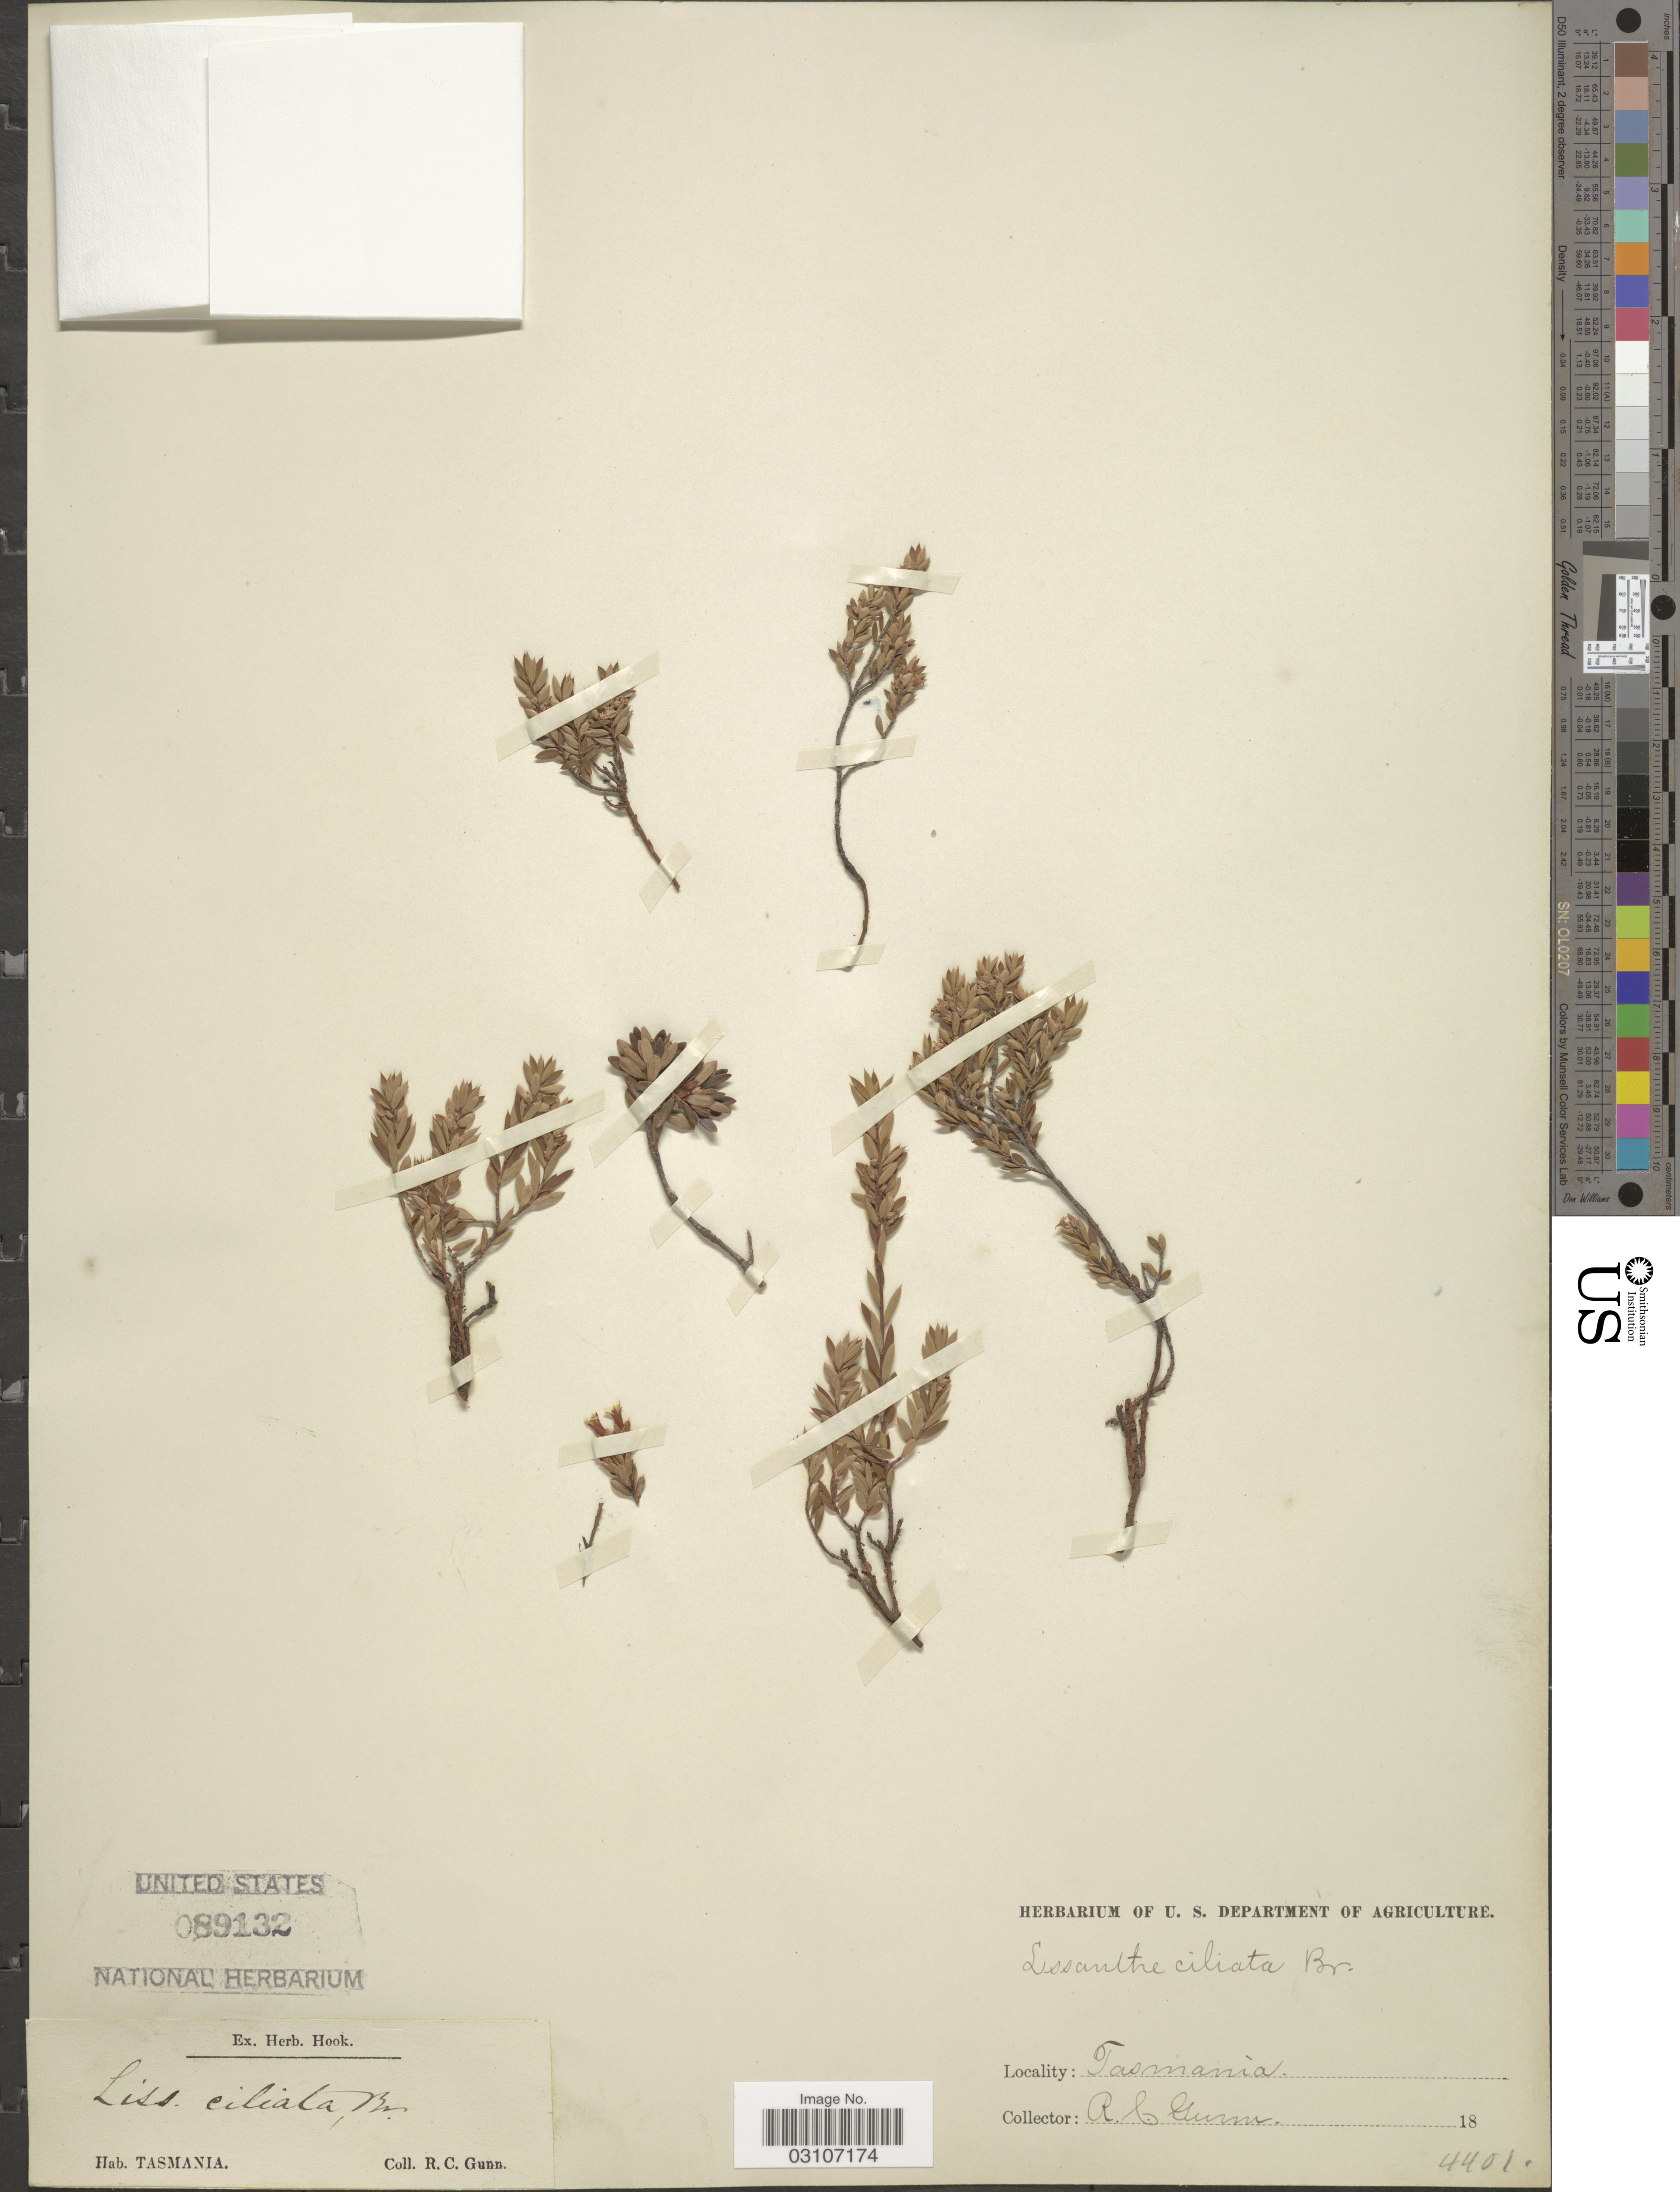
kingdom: Plantae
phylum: Tracheophyta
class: Magnoliopsida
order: Ericales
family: Ericaceae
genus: Lissanthe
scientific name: Lissanthe ciliata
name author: R. Br.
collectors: R. Gunn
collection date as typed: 18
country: Australia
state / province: Tasmania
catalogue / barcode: US 89132